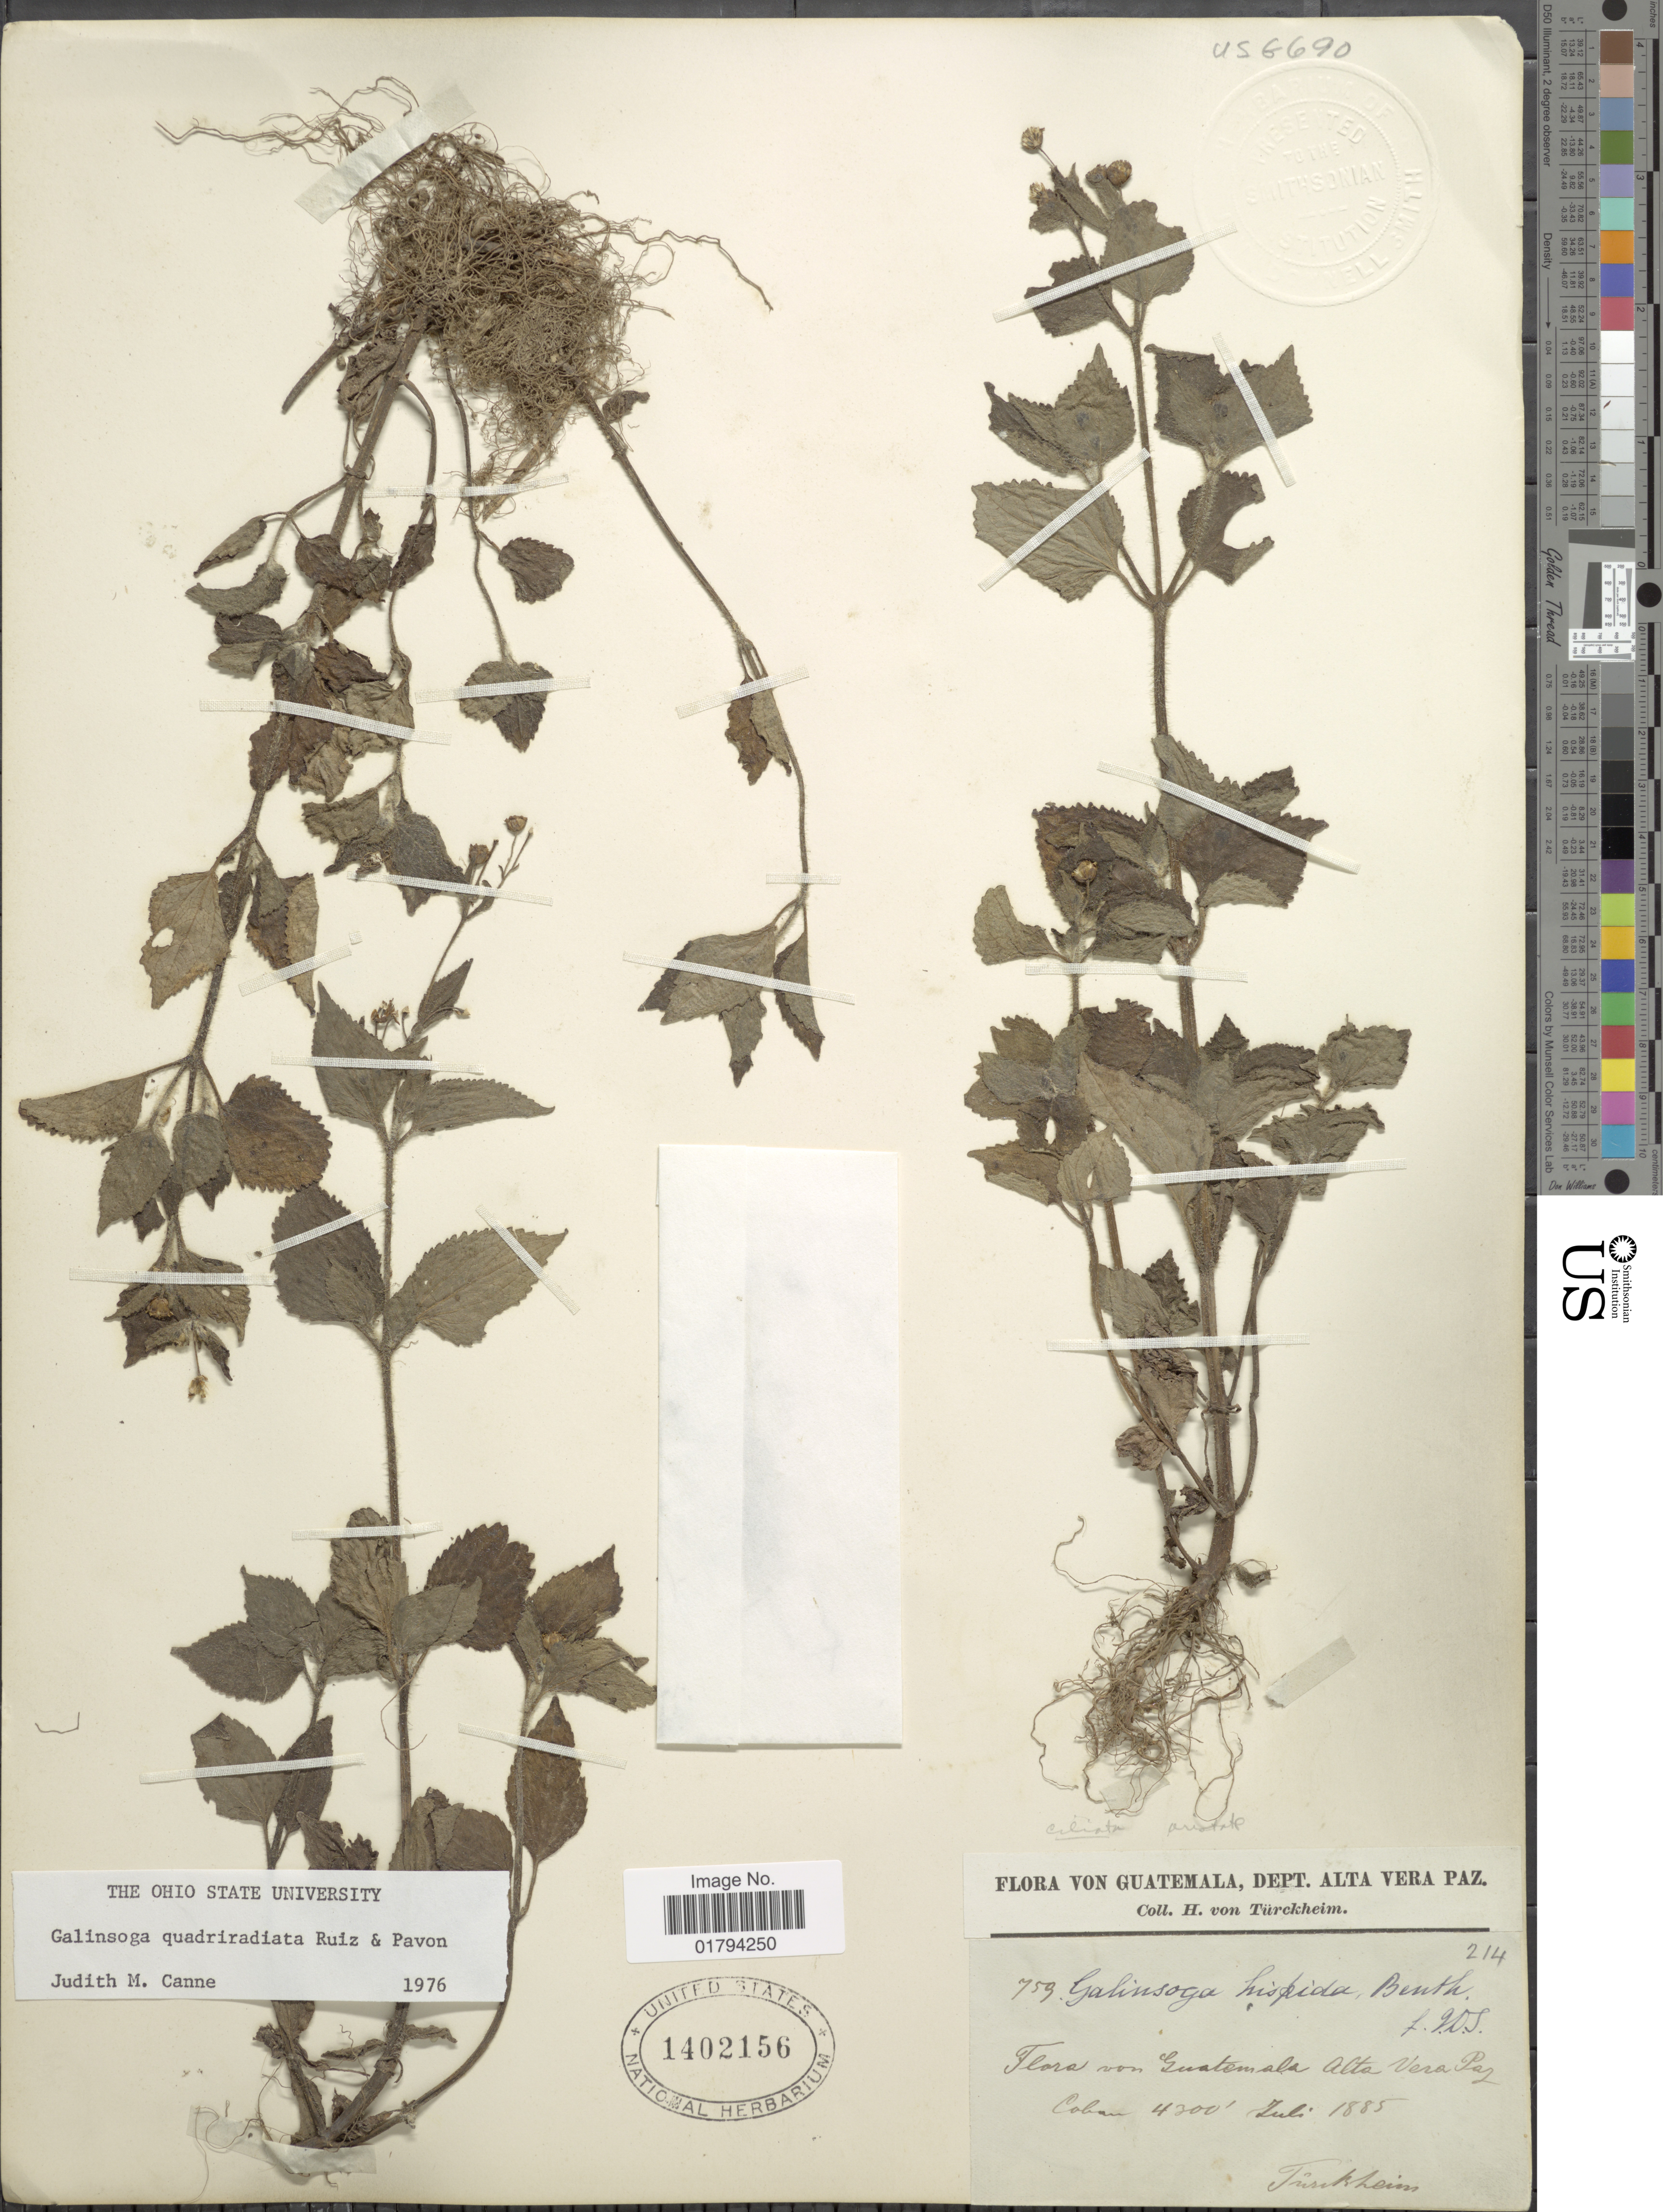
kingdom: Plantae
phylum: Tracheophyta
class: Magnoliopsida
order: Asterales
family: Asteraceae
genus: Galinsoga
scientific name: Galinsoga quadriradiata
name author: Ruiz & Pav.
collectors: H. von Türckheim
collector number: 759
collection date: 1885-07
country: Guatemala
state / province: Alta Verapaz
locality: Coban.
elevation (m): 1280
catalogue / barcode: US 1402156